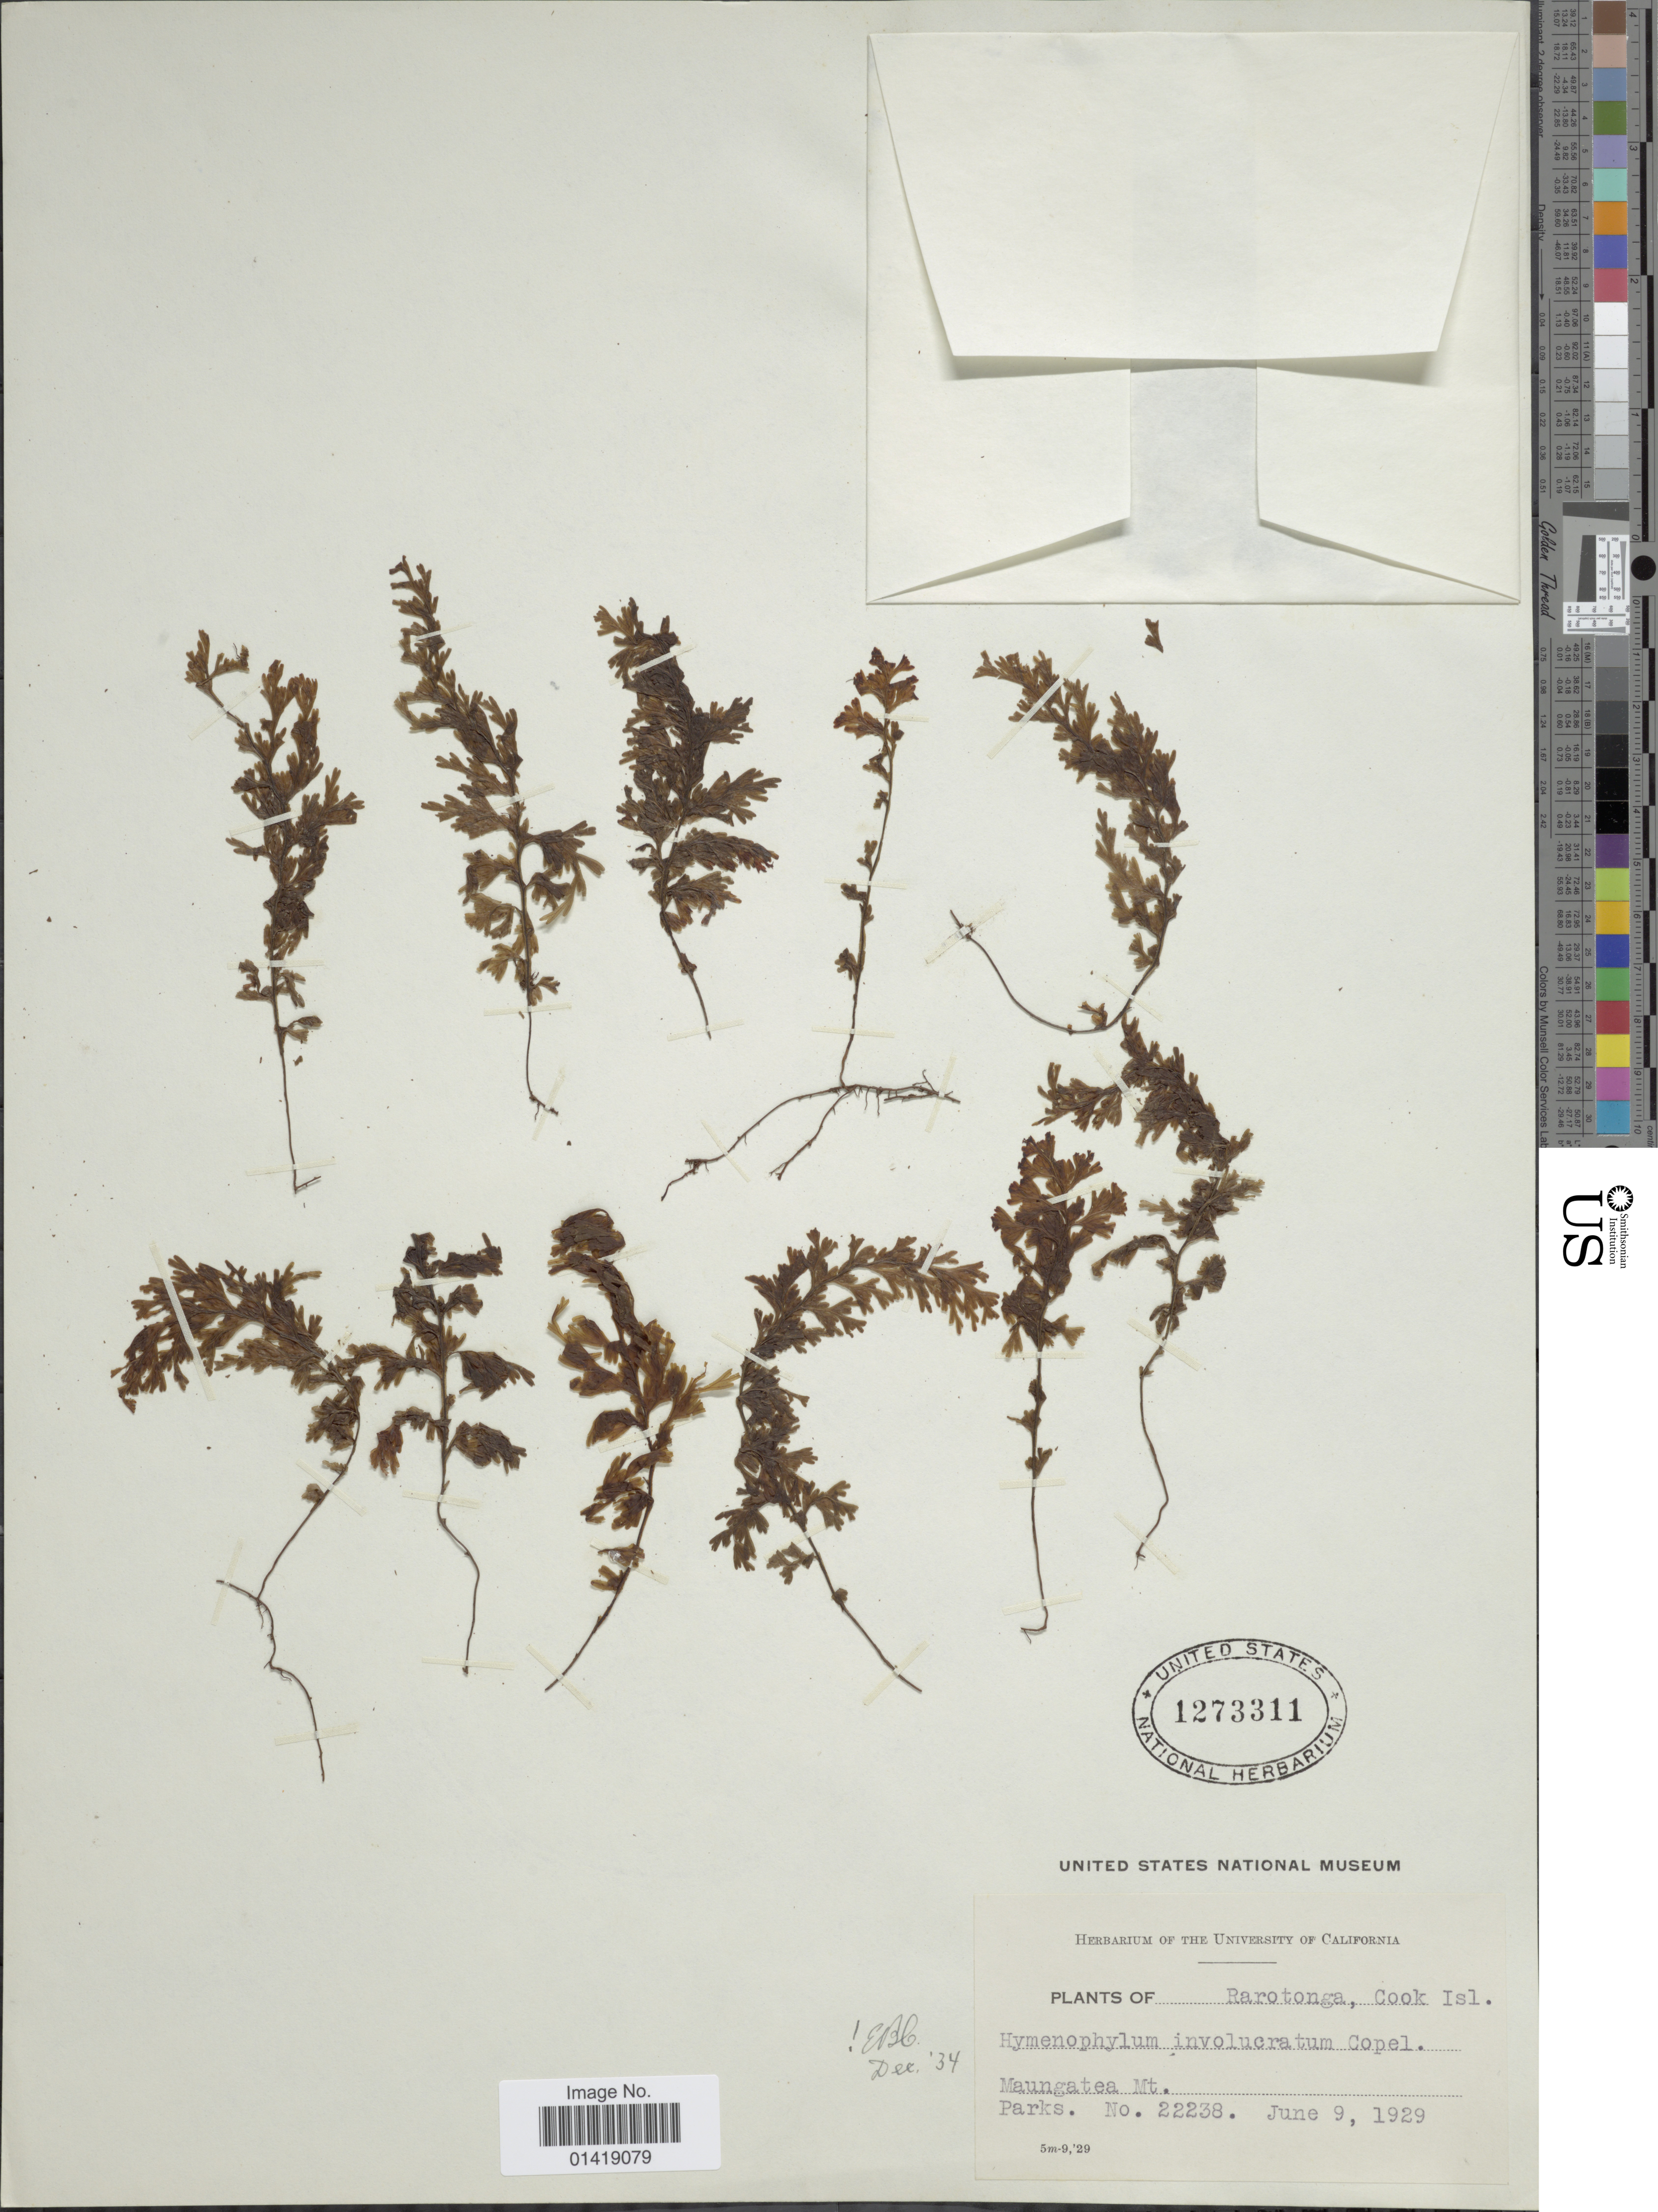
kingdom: Plantae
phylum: Tracheophyta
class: Polypodiopsida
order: Hymenophyllales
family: Hymenophyllaceae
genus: Hymenophyllum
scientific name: Hymenophyllum involucratum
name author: Copel.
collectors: ex herb. Univ. of California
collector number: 22238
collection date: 1929-06-09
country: Cook Islands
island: Rarotonga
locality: Rarotonga Maungatea Mt Parks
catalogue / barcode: US 1273311